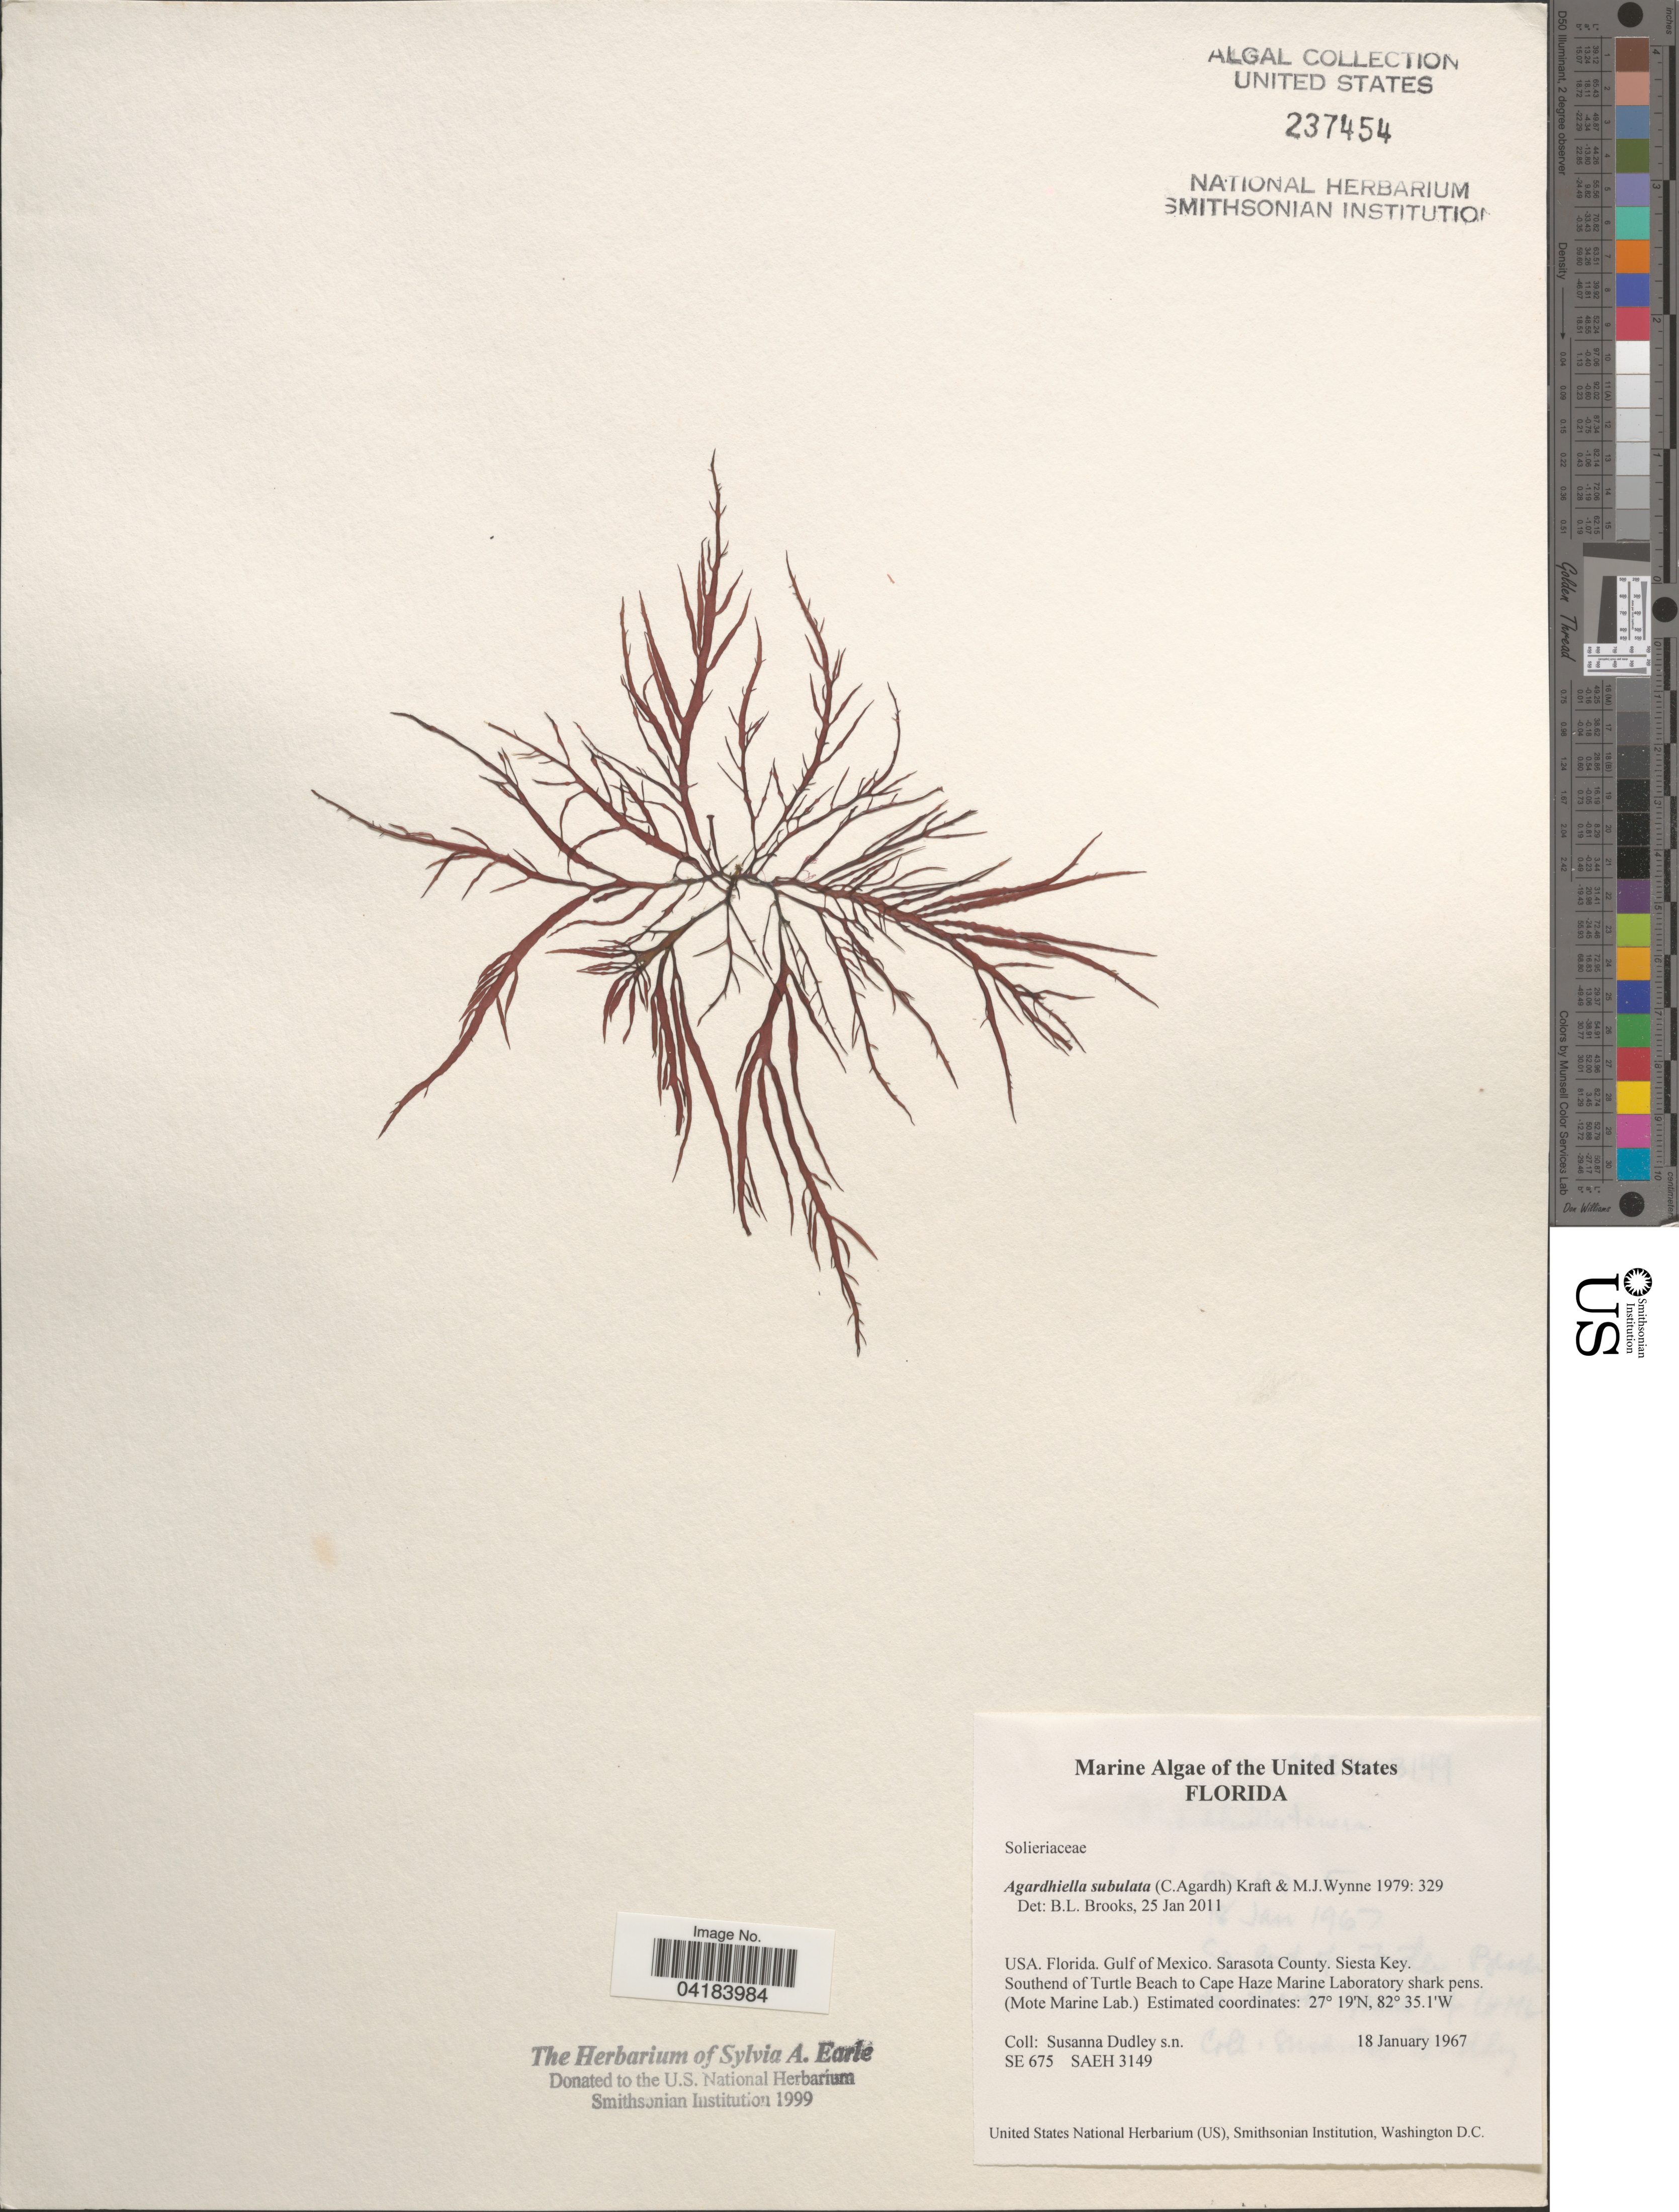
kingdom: Plantae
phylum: Rhodophyta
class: Florideophyceae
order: Gigartinales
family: Solieriaceae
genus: Agardhiella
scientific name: Agardhiella subulata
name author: (C. Agardh) G.T.Kraft & M.J. Wynne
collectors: S. Dudley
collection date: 1967-01-18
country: United States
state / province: Florida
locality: Gulf of Mexico. Sarasota County. Siesta Key. Southend of Turtle Beach to Cape Haze Marine Laboratory shark pens. (Mote Marine Lab.).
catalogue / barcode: US 237454